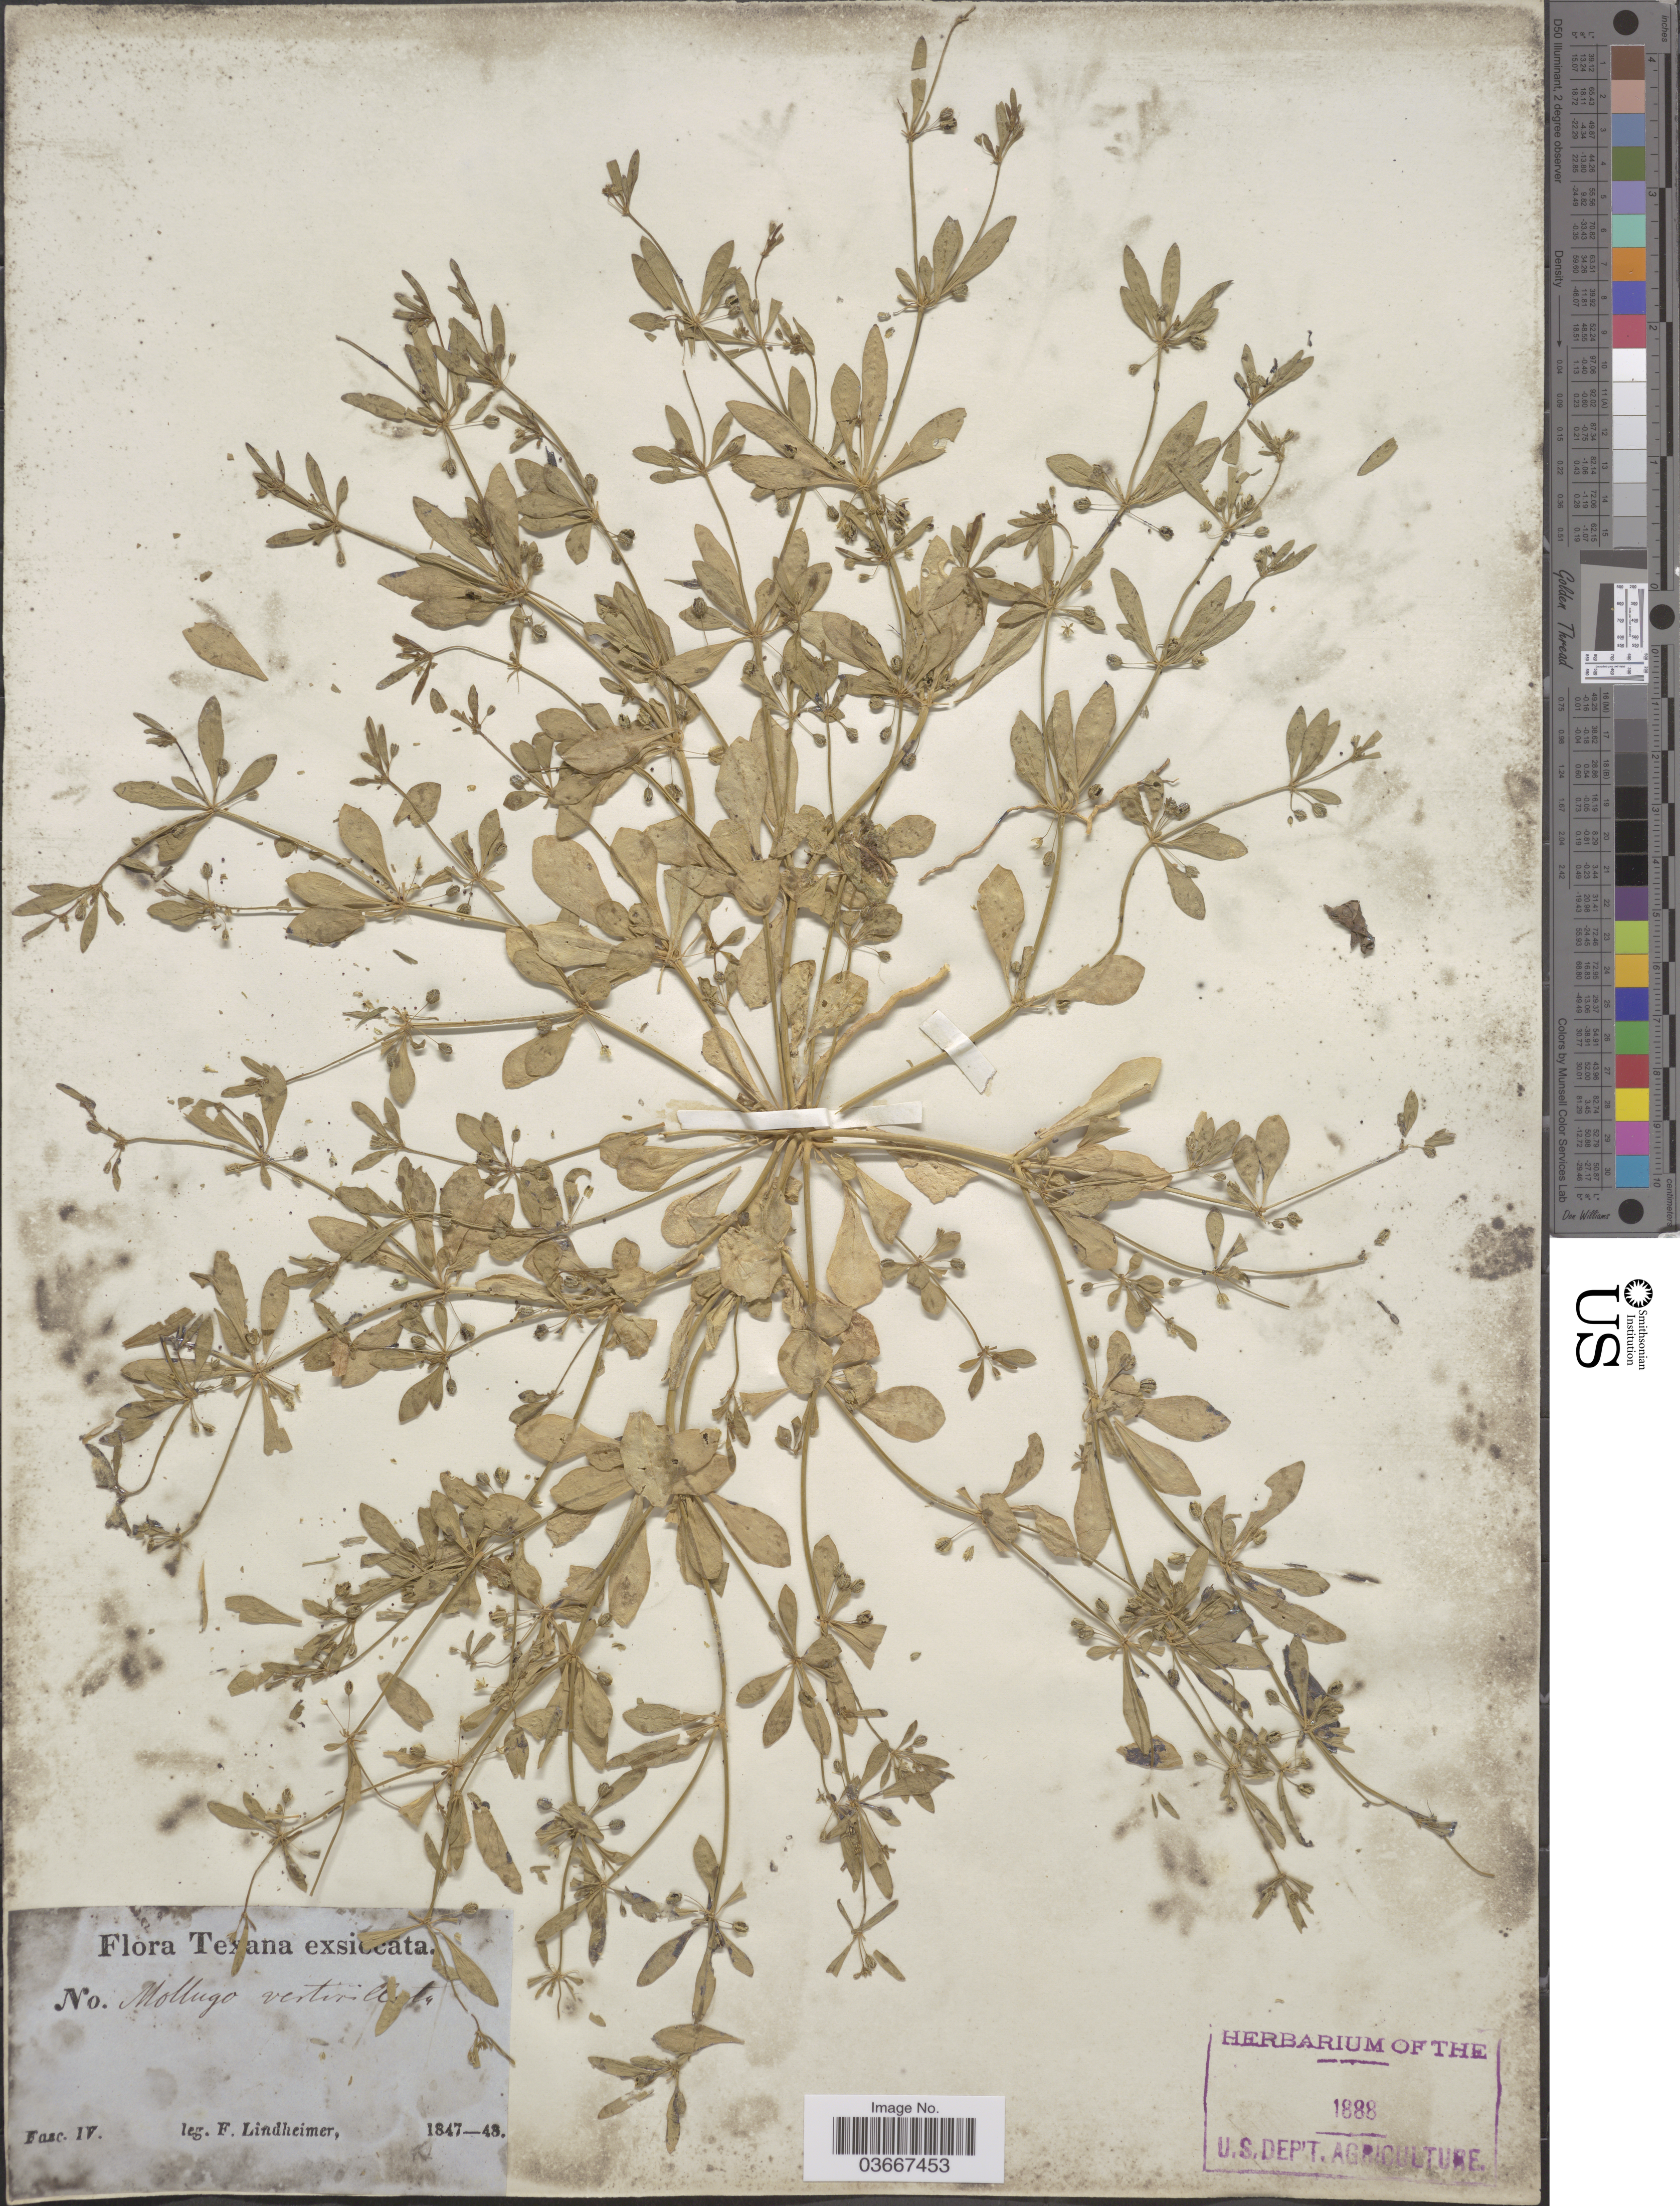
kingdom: Plantae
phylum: Tracheophyta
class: Magnoliopsida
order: Caryophyllales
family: Molluginaceae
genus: Mollugo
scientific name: Mollugo verticillata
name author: L.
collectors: F. Lindheimer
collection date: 1847/1848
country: United States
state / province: Texas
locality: Fasc IV [unsure placement].